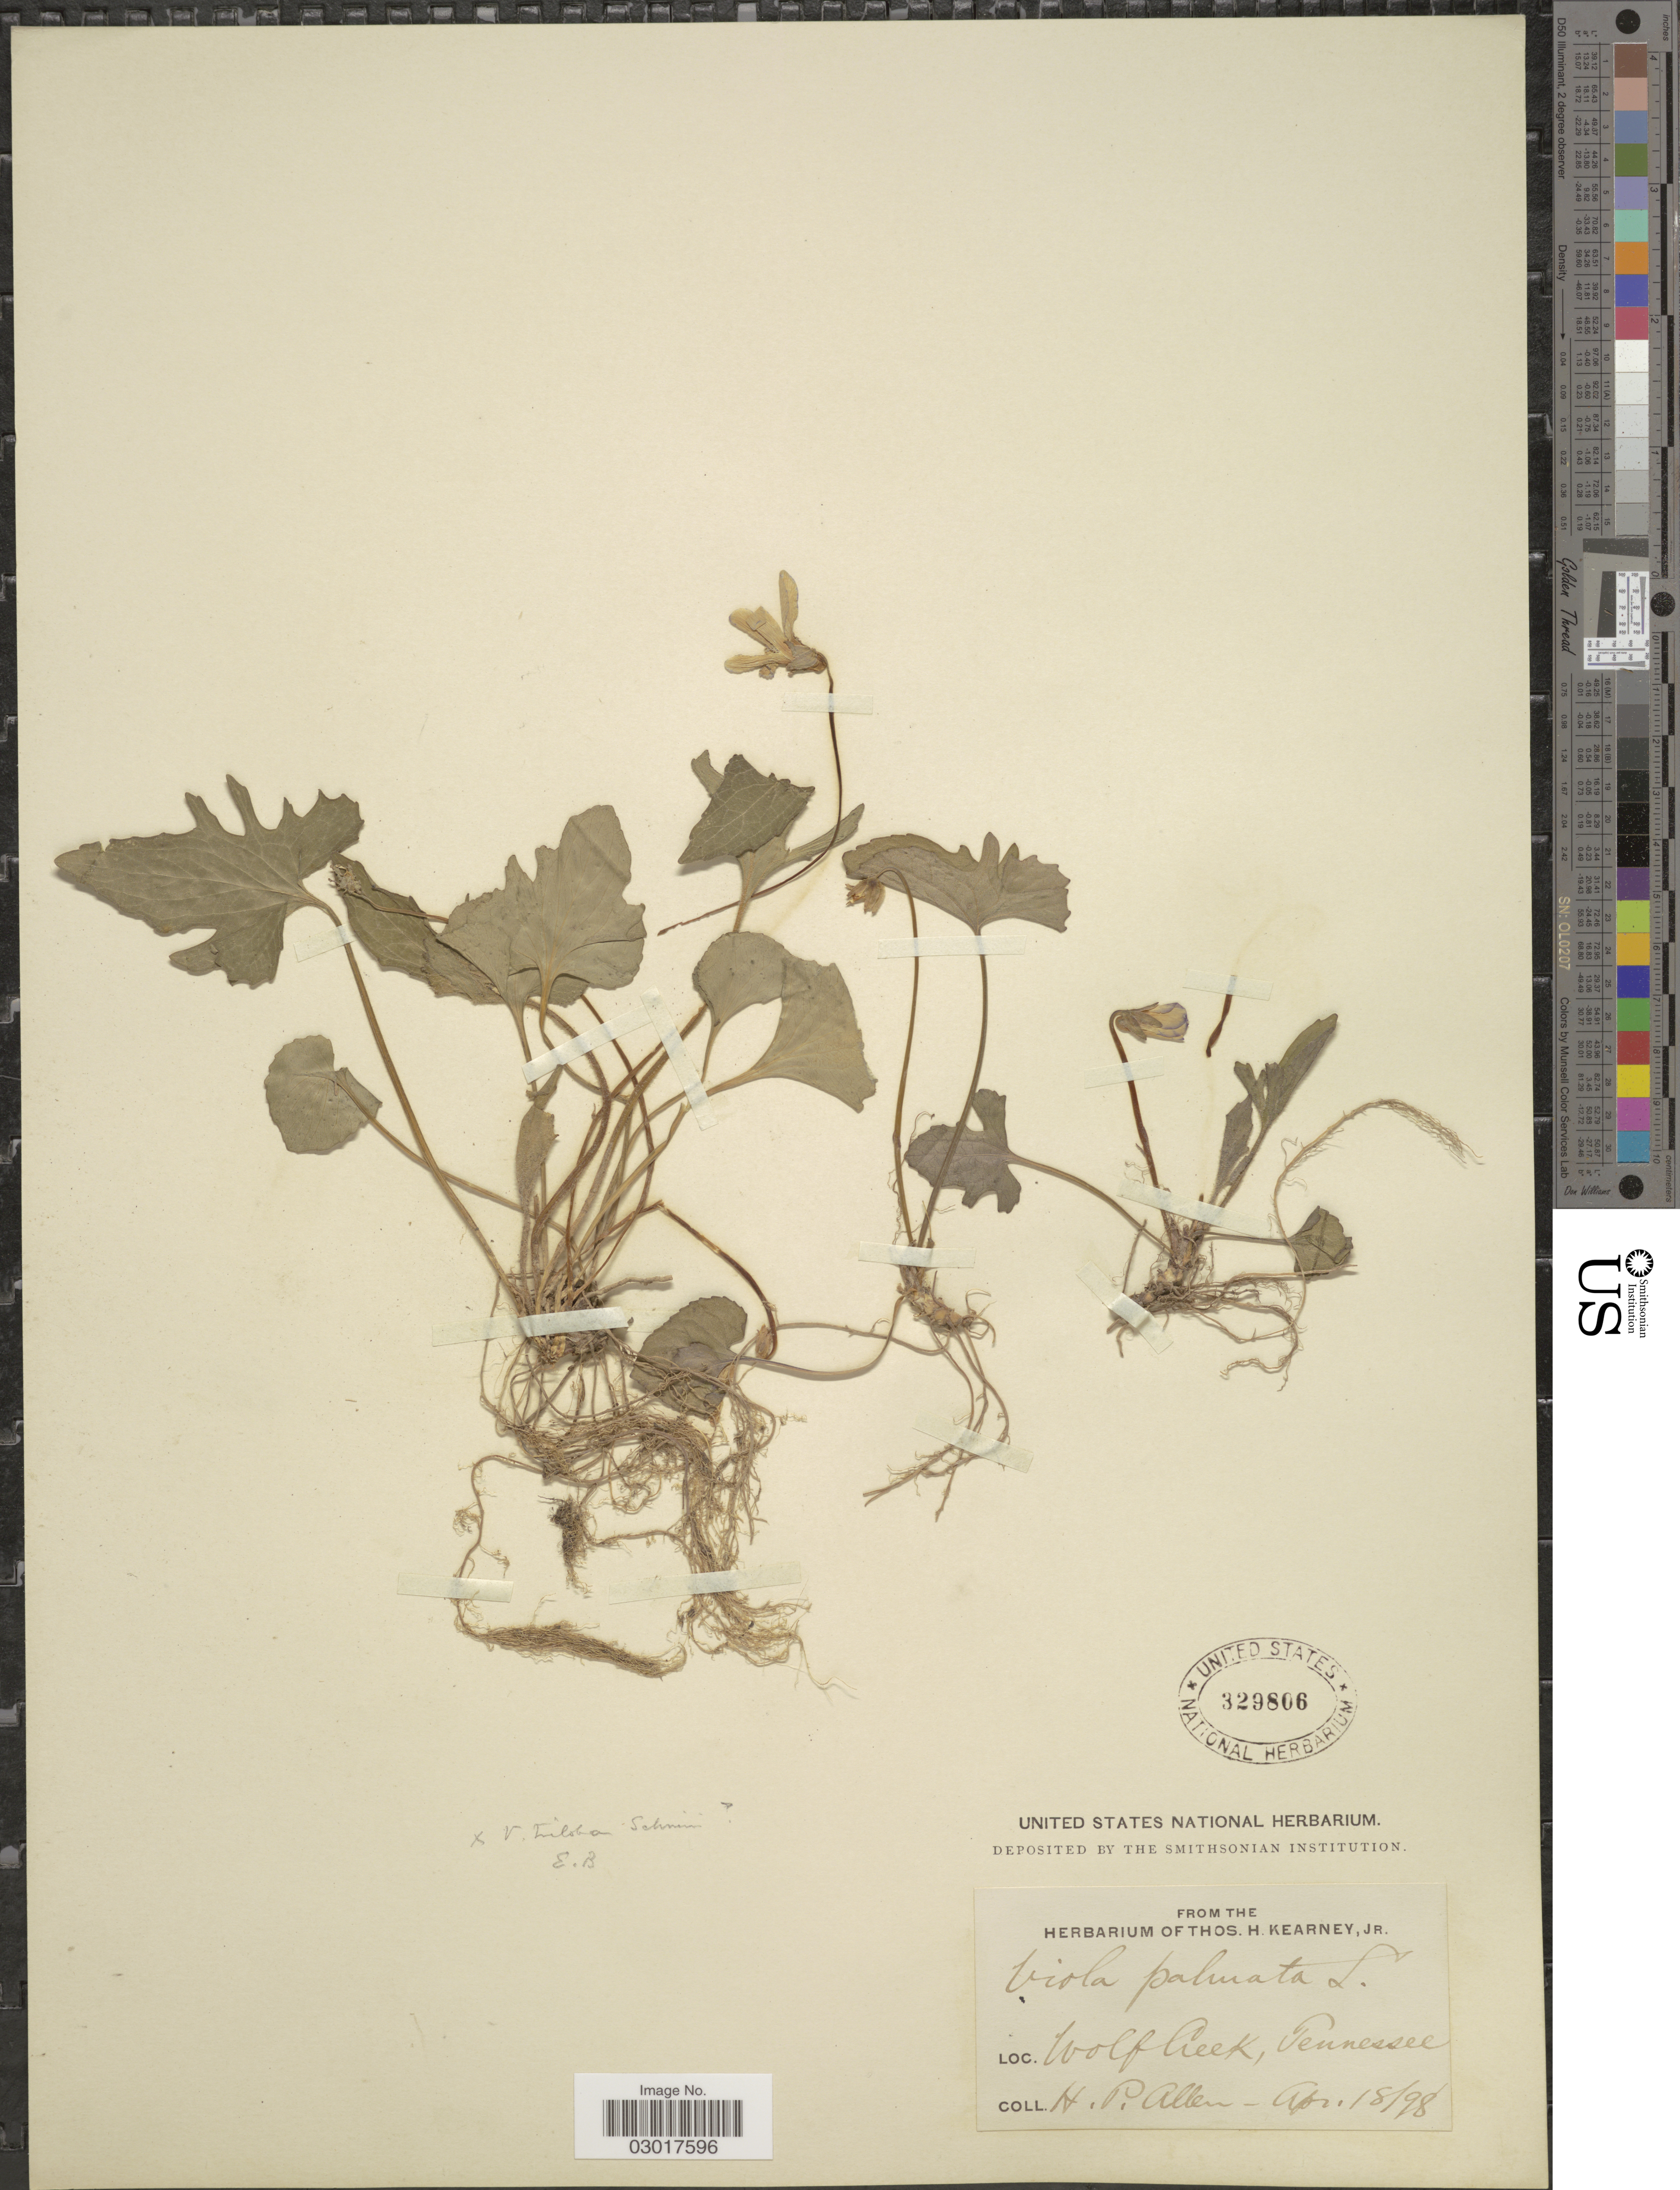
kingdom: Plantae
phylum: Tracheophyta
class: Magnoliopsida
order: Malpighiales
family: Violaceae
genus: Viola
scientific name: Viola triloba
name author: Schwein.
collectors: H. P. Allen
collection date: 1898-04-18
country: United States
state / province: Tennessee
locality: Wolf Creek.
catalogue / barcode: US 329806